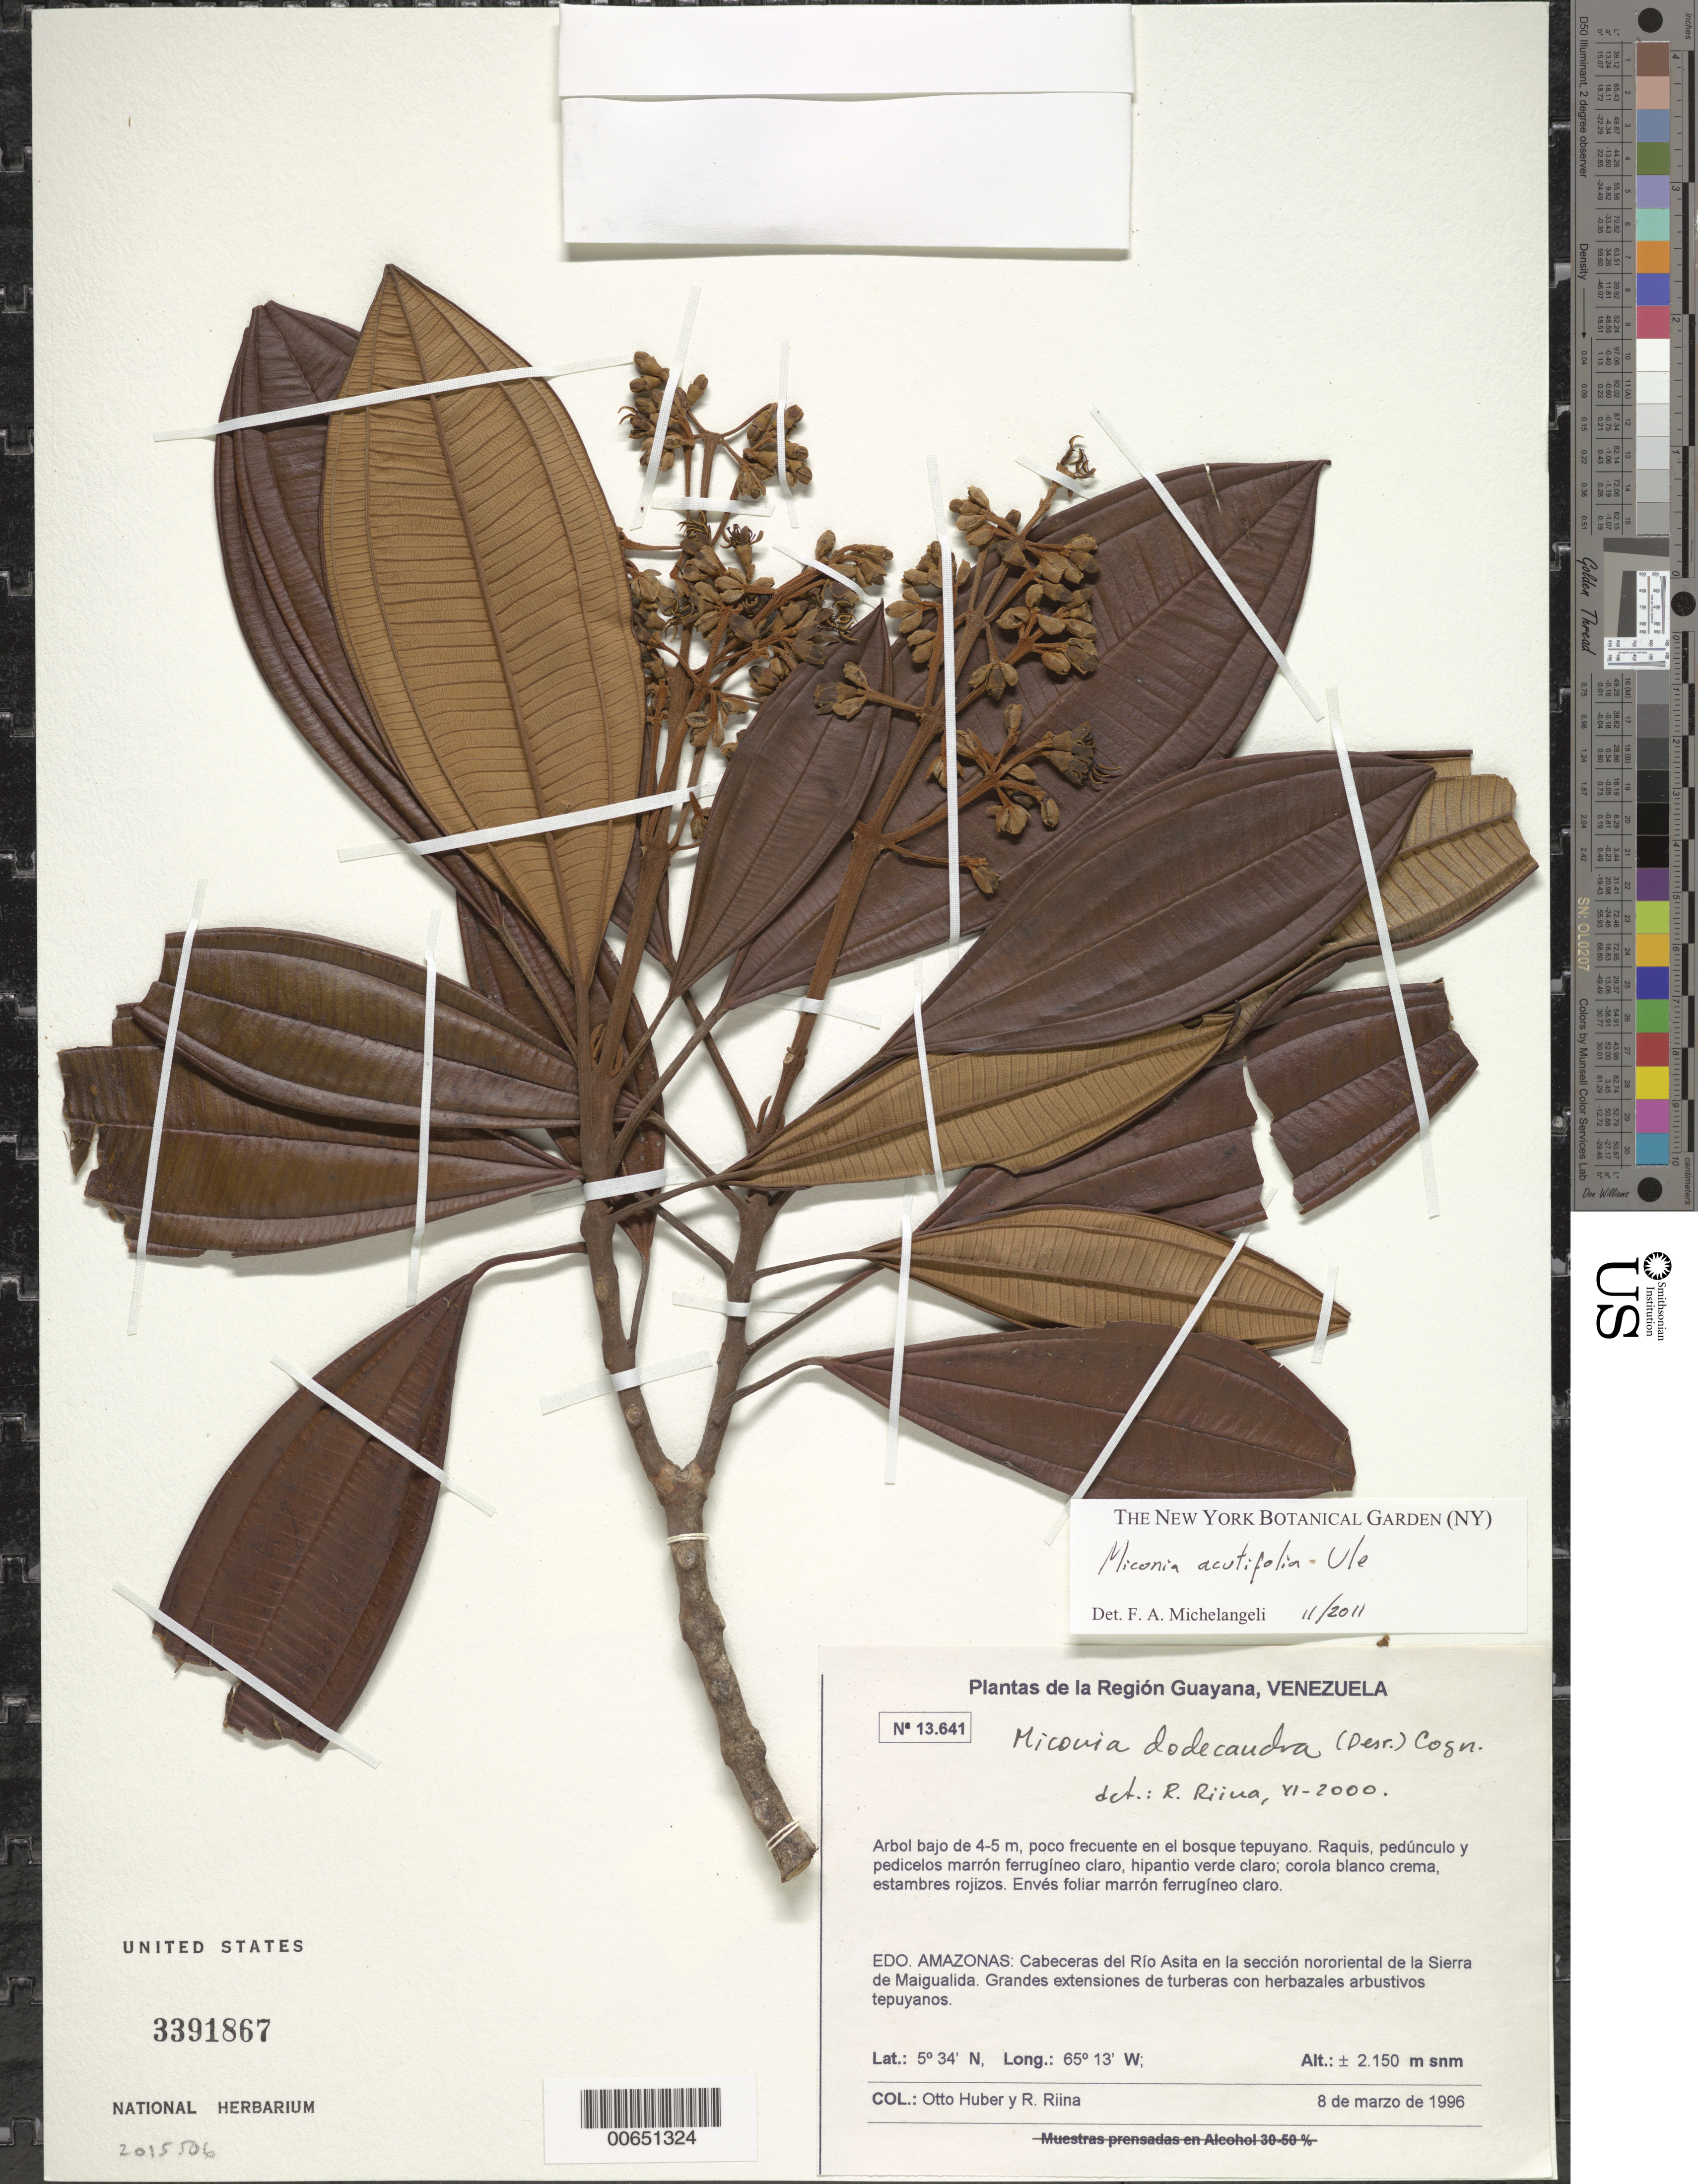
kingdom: Plantae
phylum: Tracheophyta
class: Magnoliopsida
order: Myrtales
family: Melastomataceae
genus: Miconia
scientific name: Miconia acutifolia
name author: Ule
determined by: Michelangeli, F. A.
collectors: O. Huber & R. Riina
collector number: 13641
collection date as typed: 8-Mar-96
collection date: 1996-03-08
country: Venezuela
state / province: Amazonas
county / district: Atures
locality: Río Asita, cabeceras, en la seccion NO de la Sierra de Maigualida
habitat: Bosque tepyuano; grandes extendsiones de turberas con herbazales arbustivos tepuyanos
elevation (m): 2150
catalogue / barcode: US 3391867